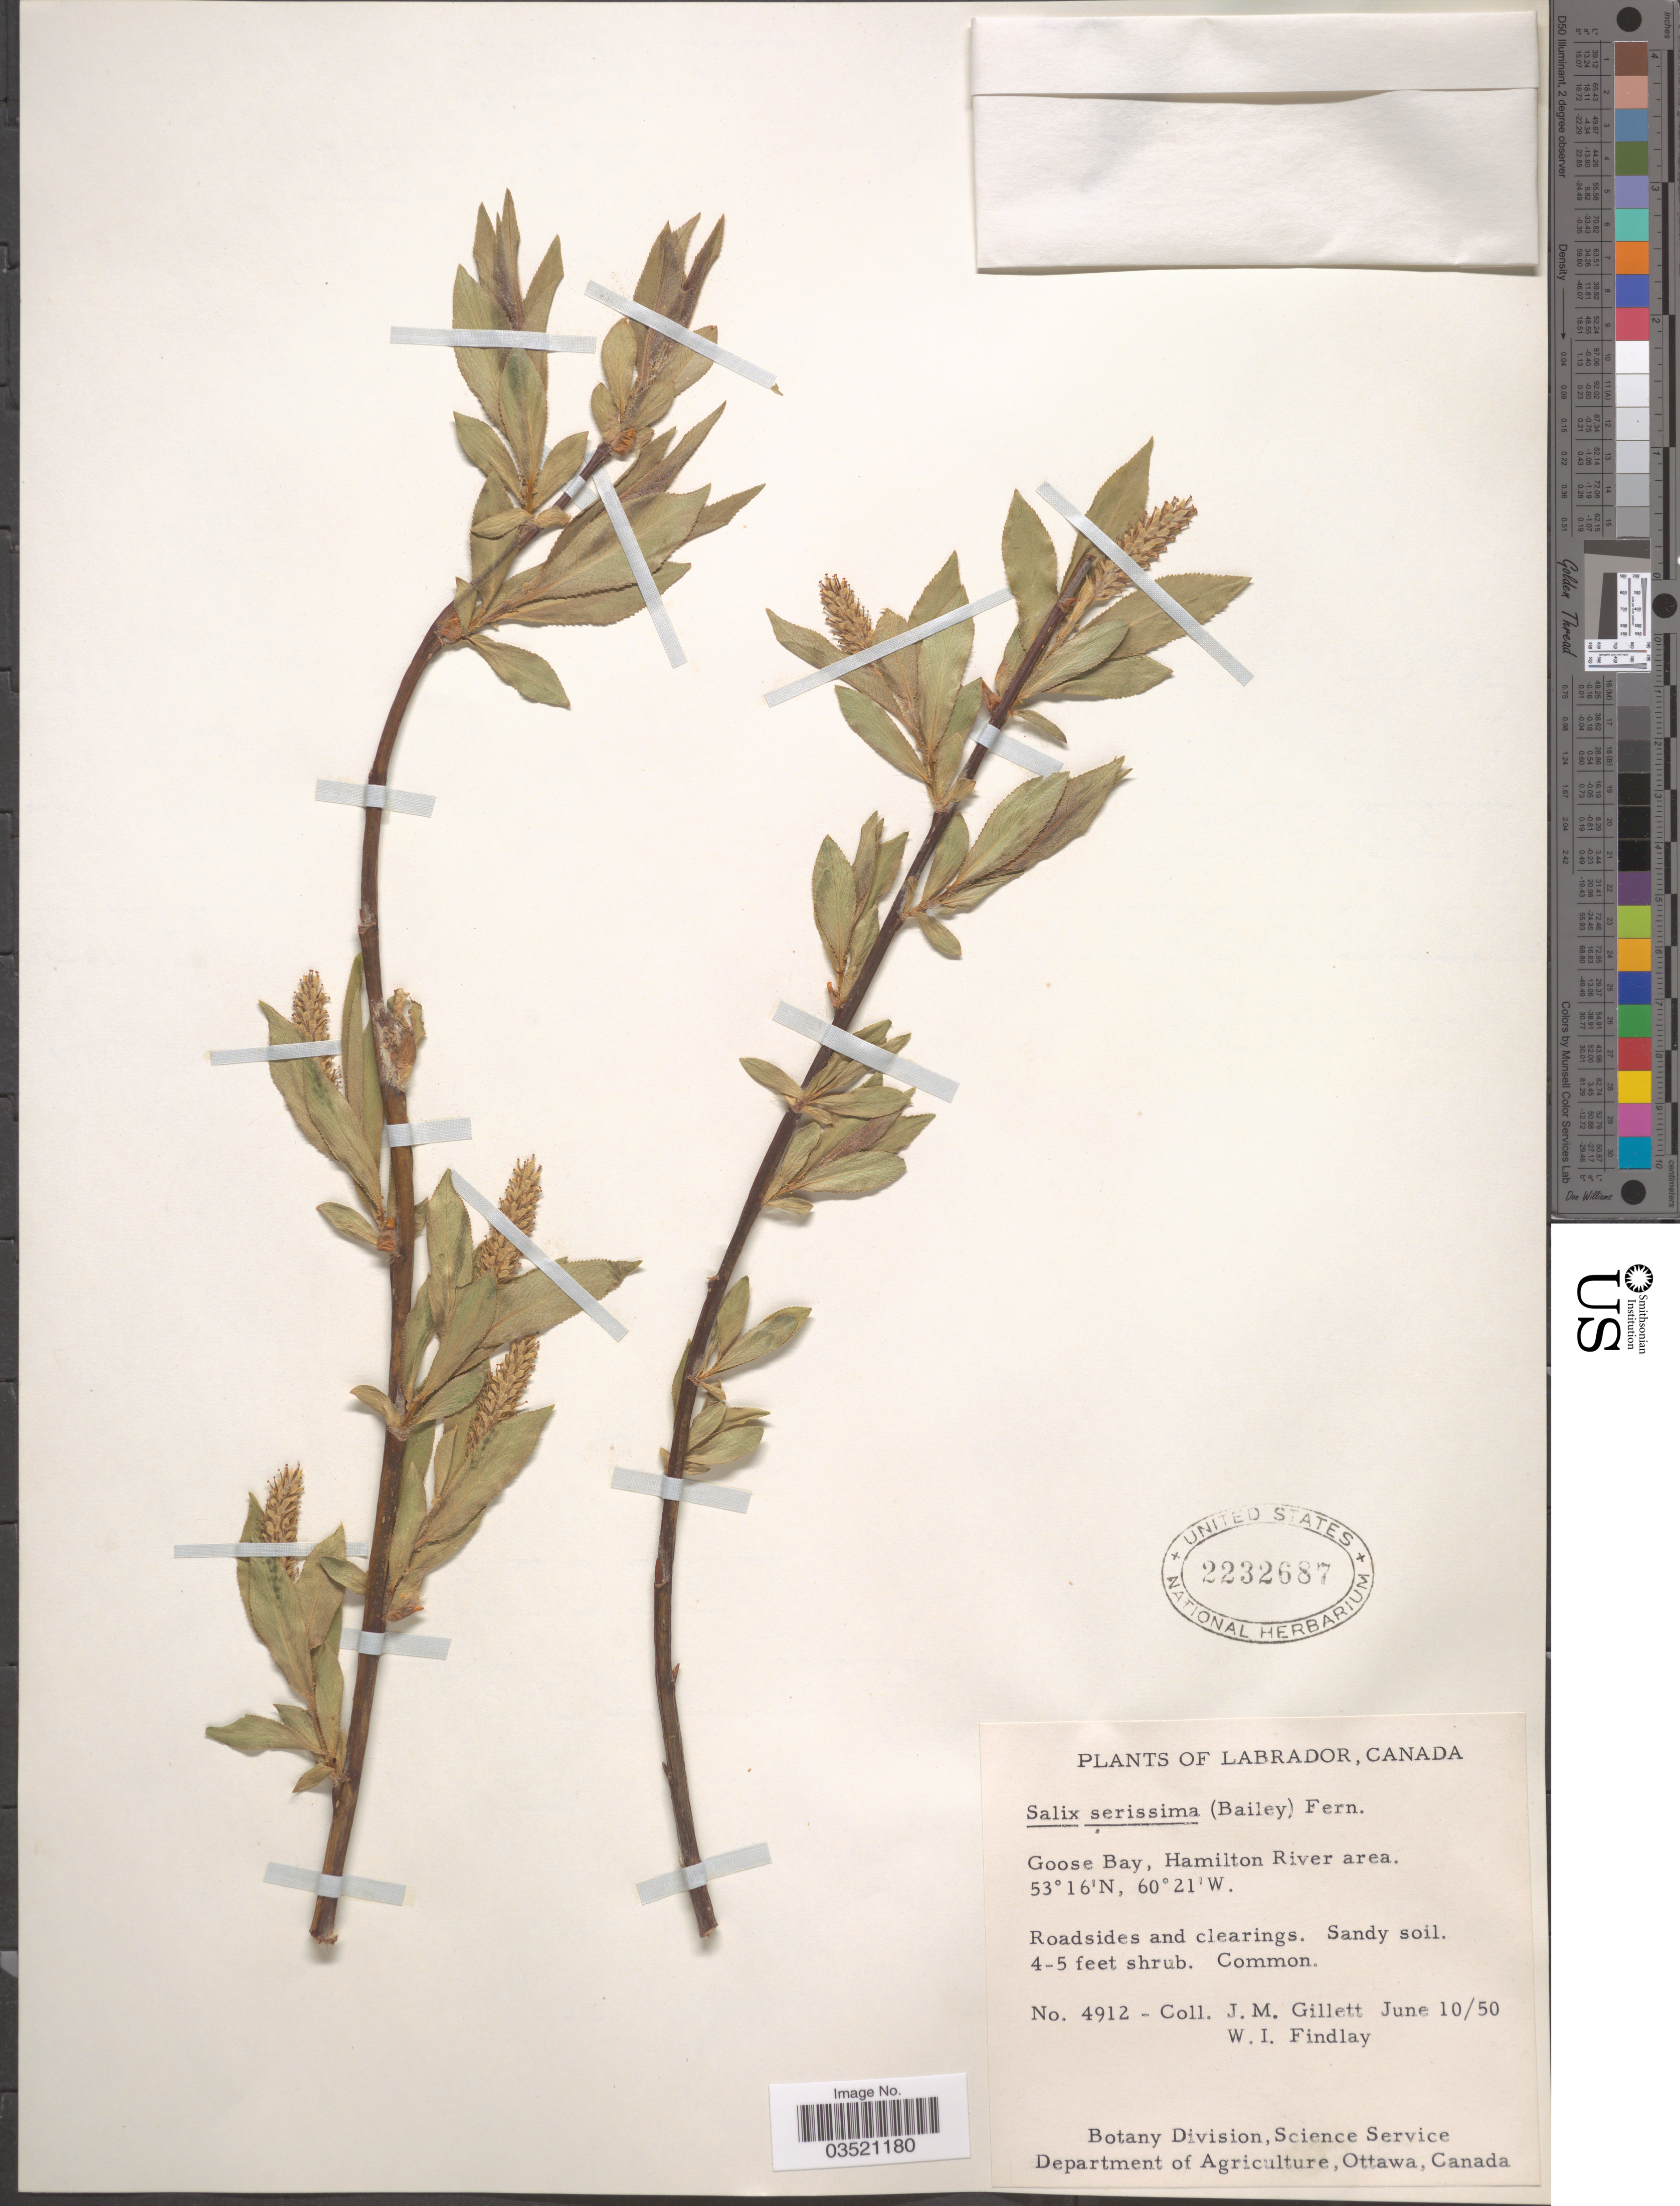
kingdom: Plantae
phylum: Tracheophyta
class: Magnoliopsida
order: Malpighiales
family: Salicaceae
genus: Salix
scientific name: Salix serissima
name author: (L.H. Bailey) Fernald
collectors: J. M. Gillett & W. Findlay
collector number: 4912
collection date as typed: Transcribed d/m/y: 10/6/50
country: Canada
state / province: Newfoundland and Labrador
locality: Labrador. Goose Bay, Hamilton River area.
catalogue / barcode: US 2232687